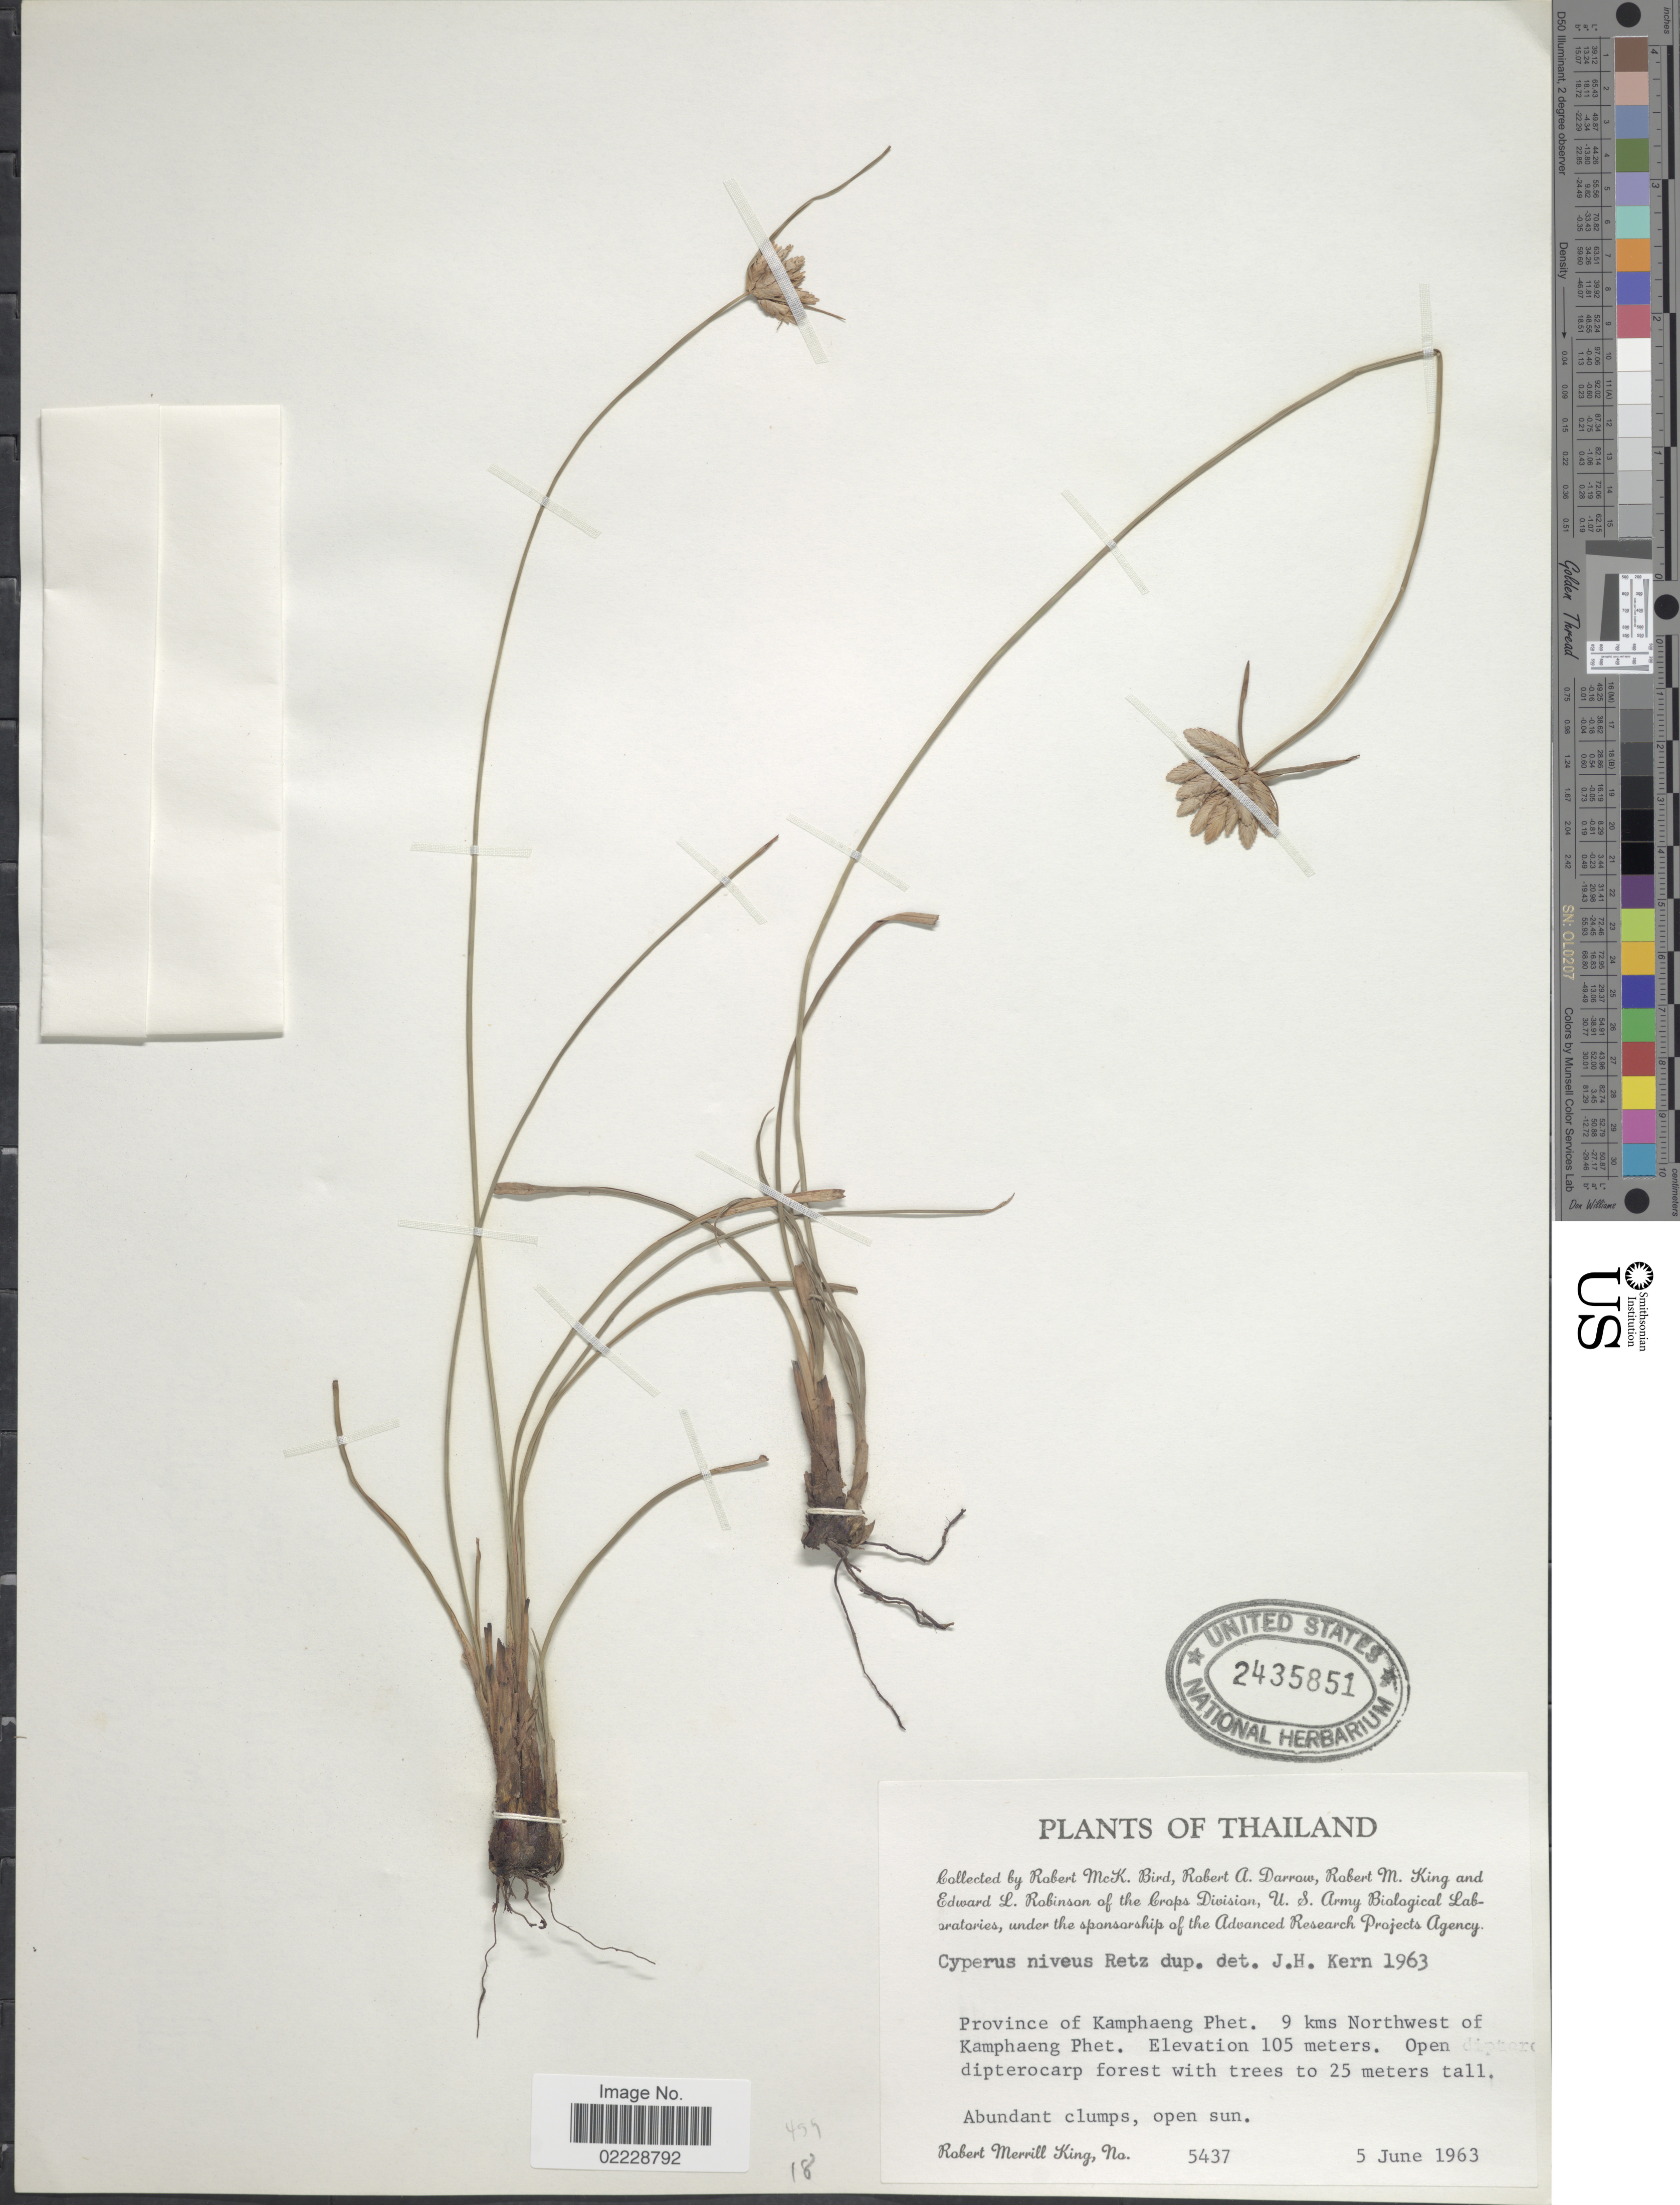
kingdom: Plantae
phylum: Tracheophyta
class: Liliopsida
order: Poales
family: Cyperaceae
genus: Cyperus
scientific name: Cyperus niveus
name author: Retz.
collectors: R. M. King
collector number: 5437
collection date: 1963-06-05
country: Thailand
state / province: Kamphaeng Phet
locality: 9 kms Northwest of Kamphaeng Phet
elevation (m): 105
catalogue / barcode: US 2435851